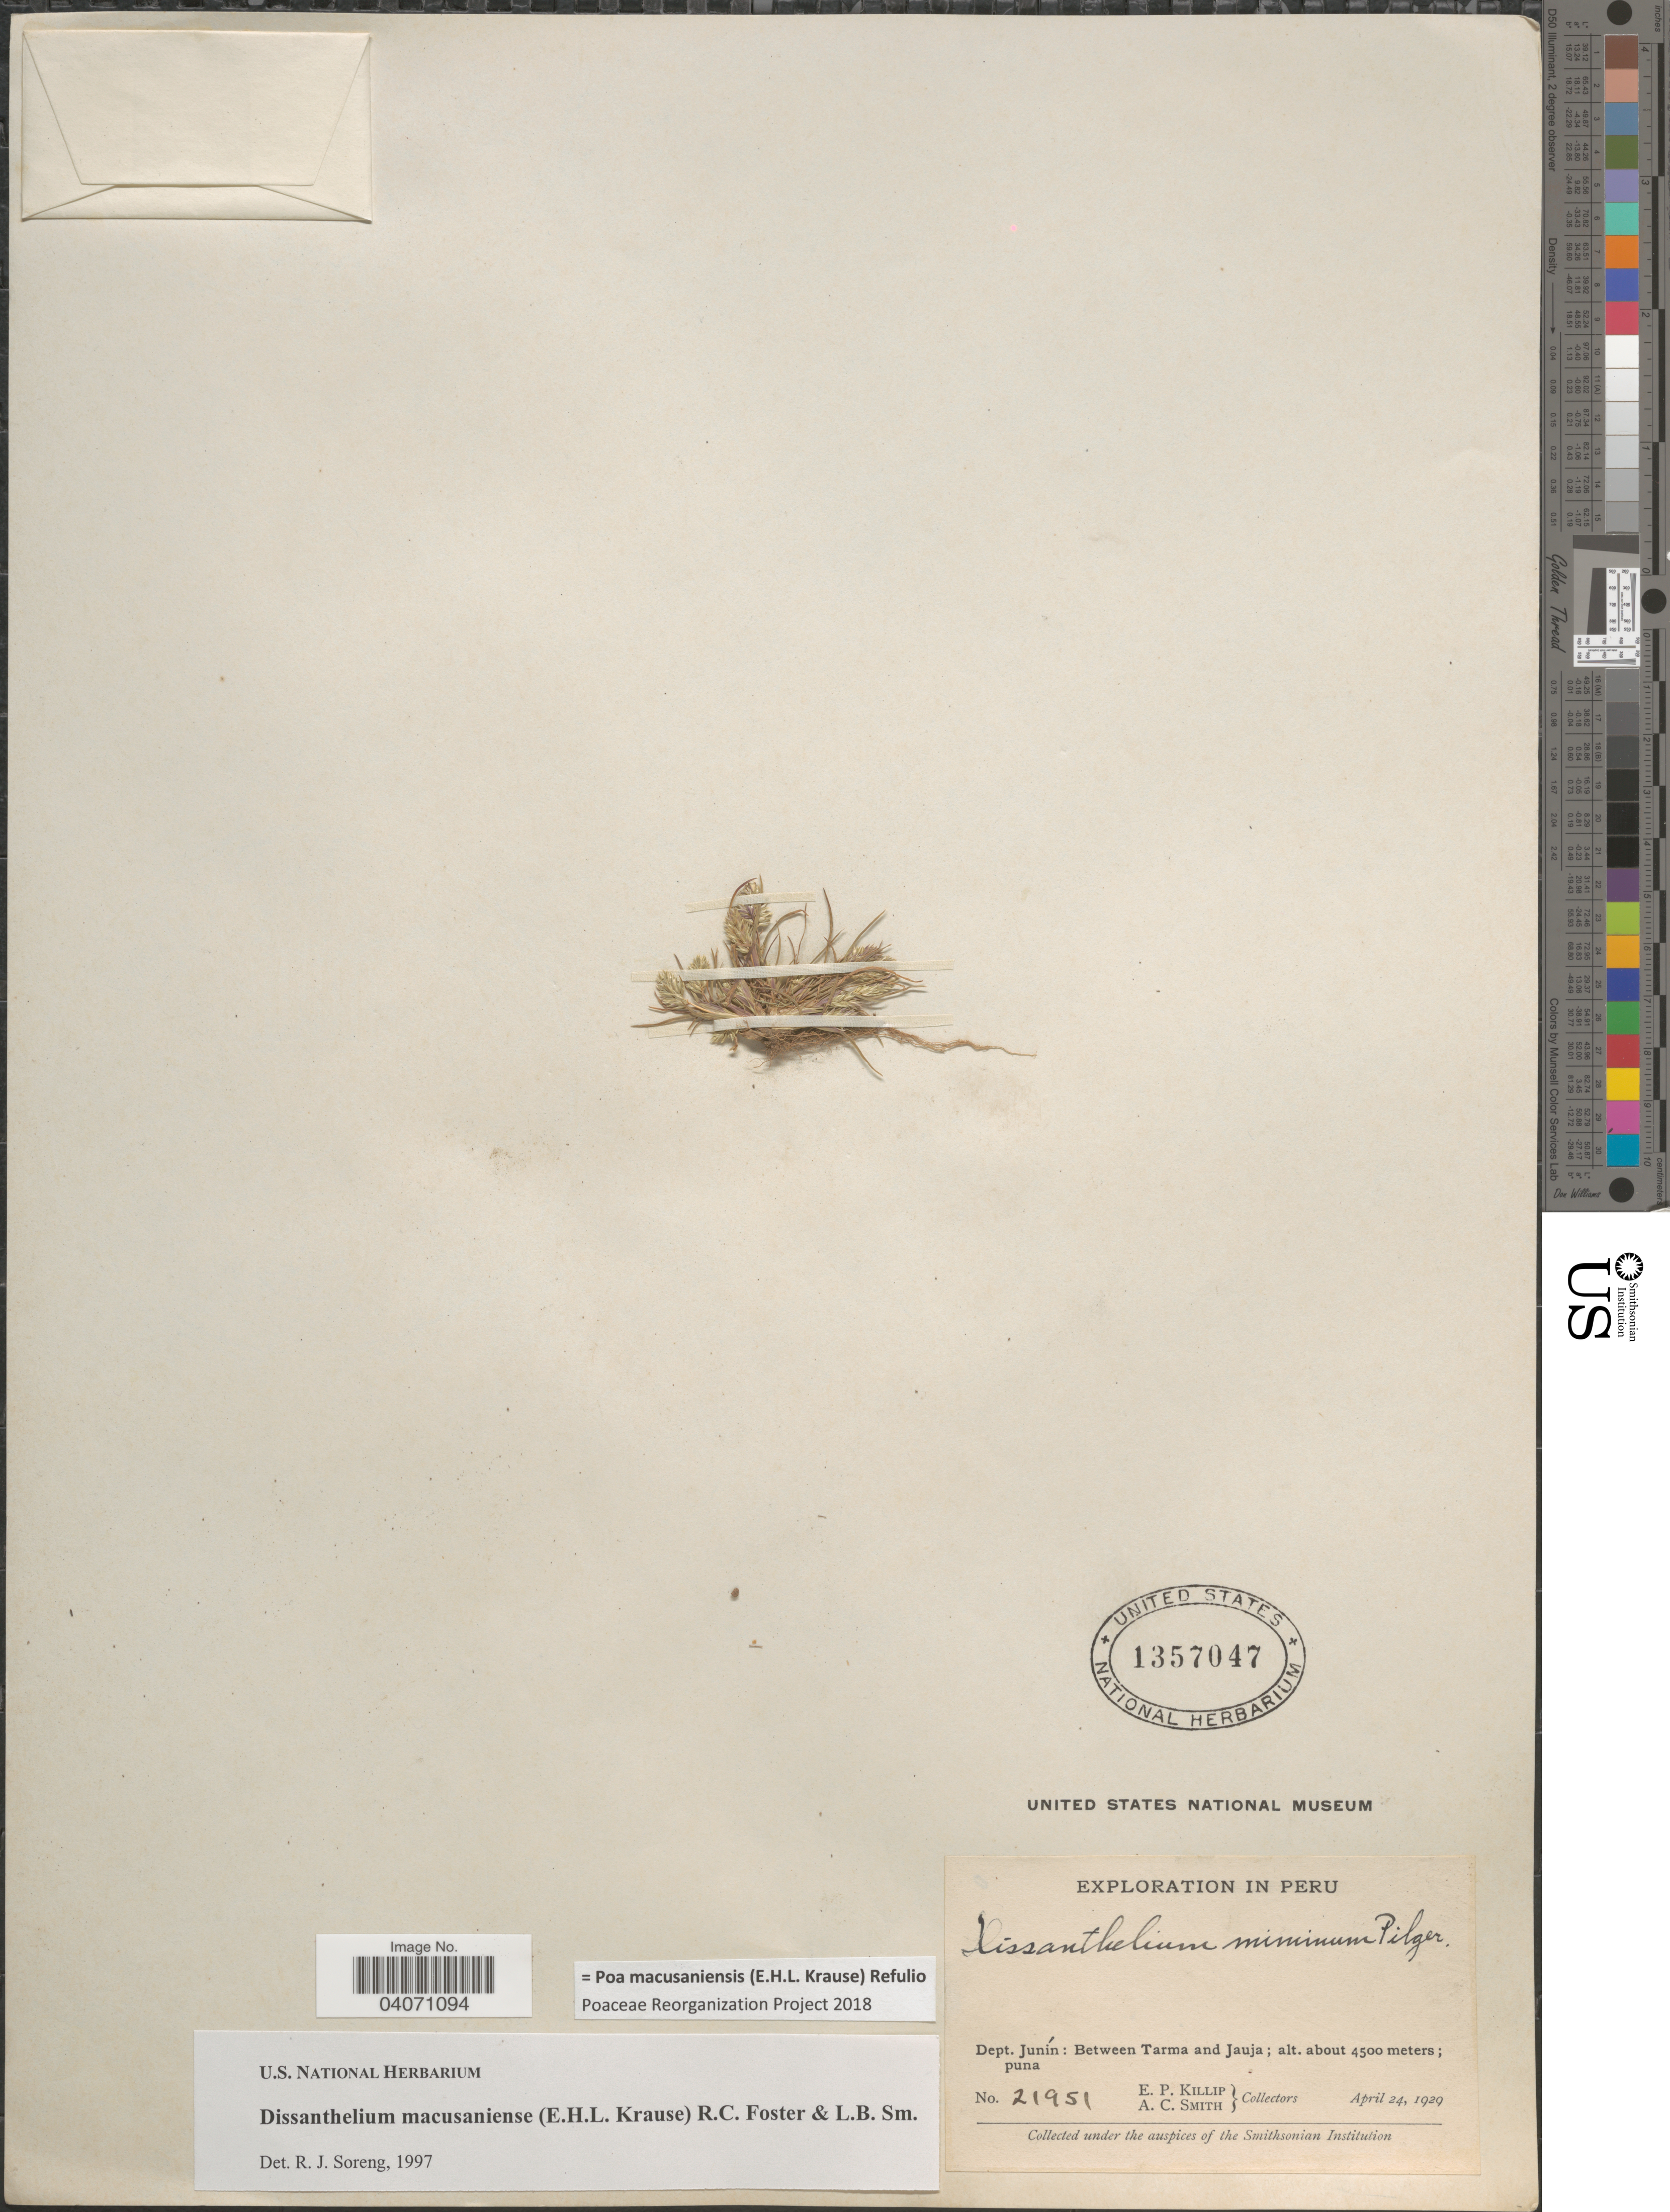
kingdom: Plantae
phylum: Tracheophyta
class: Liliopsida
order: Poales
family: Poaceae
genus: Poa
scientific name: Poa macusaniensis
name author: (E.H.L. Krause) Refulio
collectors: E. P. Killip & A. C. Smith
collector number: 21951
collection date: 1929-04-24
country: Peru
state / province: Junín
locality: Dept. Junín: Between Tarma and Jauja.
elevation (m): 4500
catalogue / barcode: US 1357047